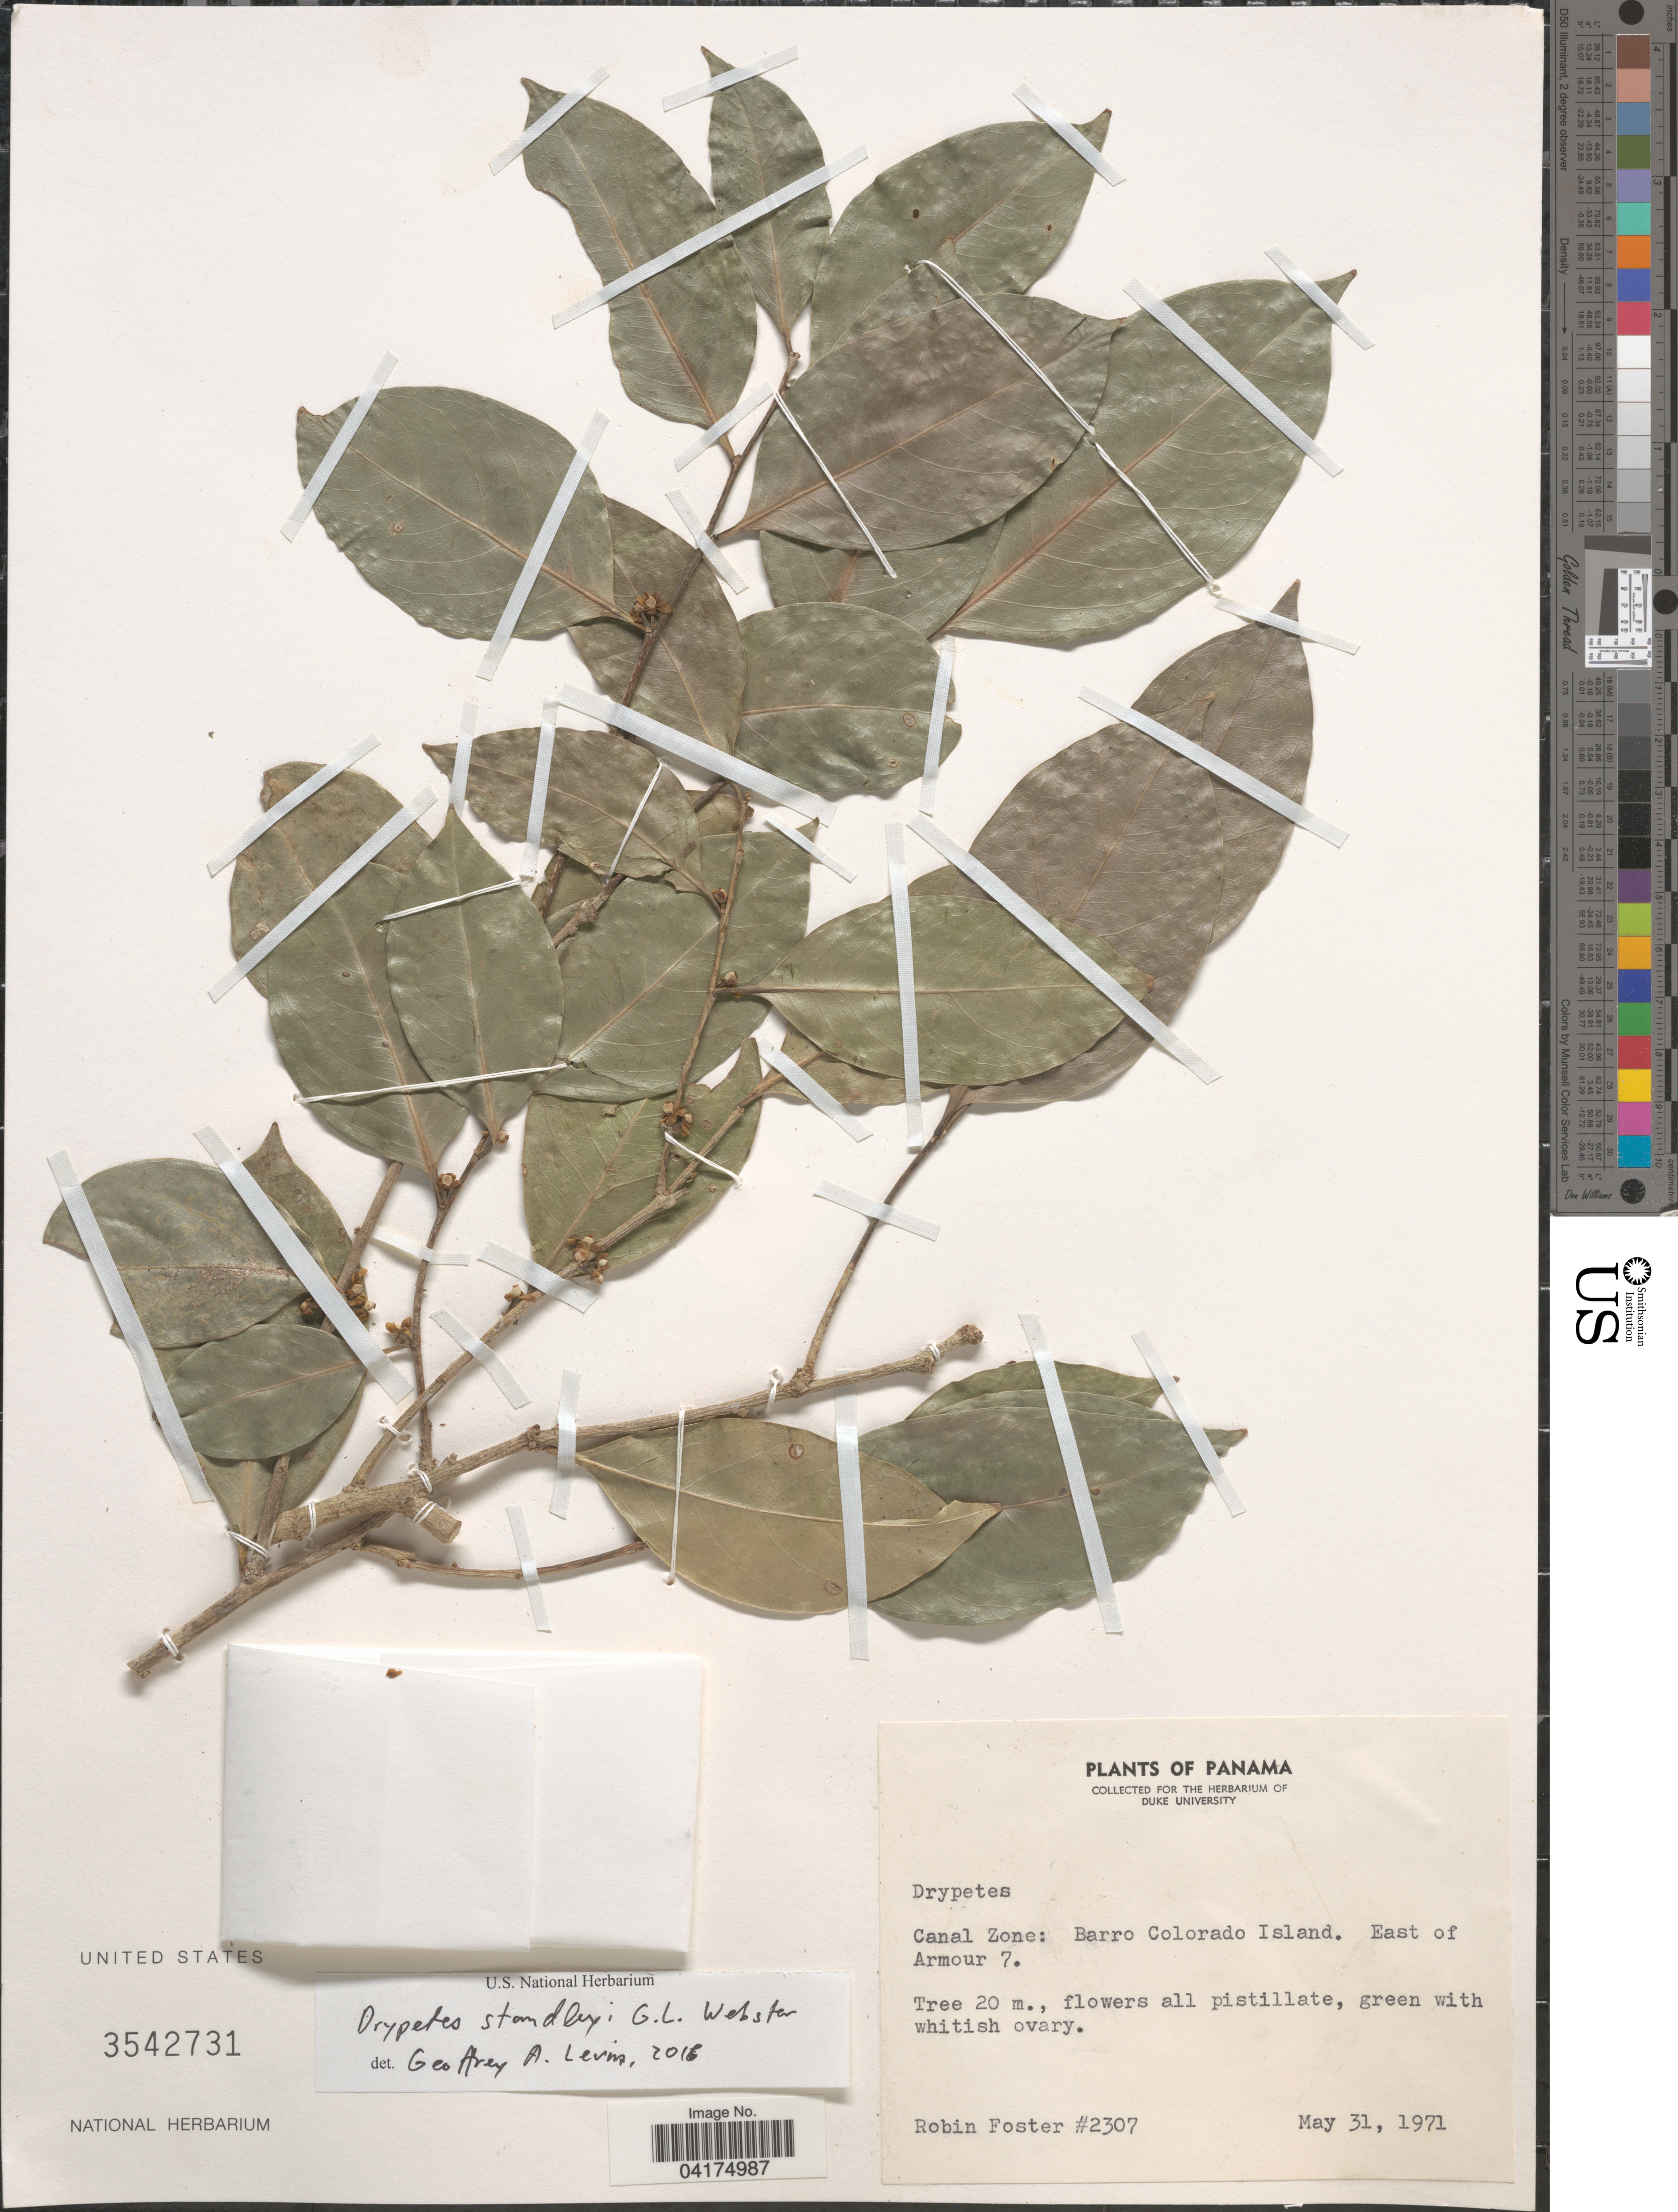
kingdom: Plantae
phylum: Tracheophyta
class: Magnoliopsida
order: Malpighiales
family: Putranjivaceae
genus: Drypetes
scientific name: Drypetes sp.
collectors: R. B. Foster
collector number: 2307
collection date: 1971-05-31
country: Panama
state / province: Panamá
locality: Canal Zone: Barro Colorado Island. East of Armour 7.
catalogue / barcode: US 3542731